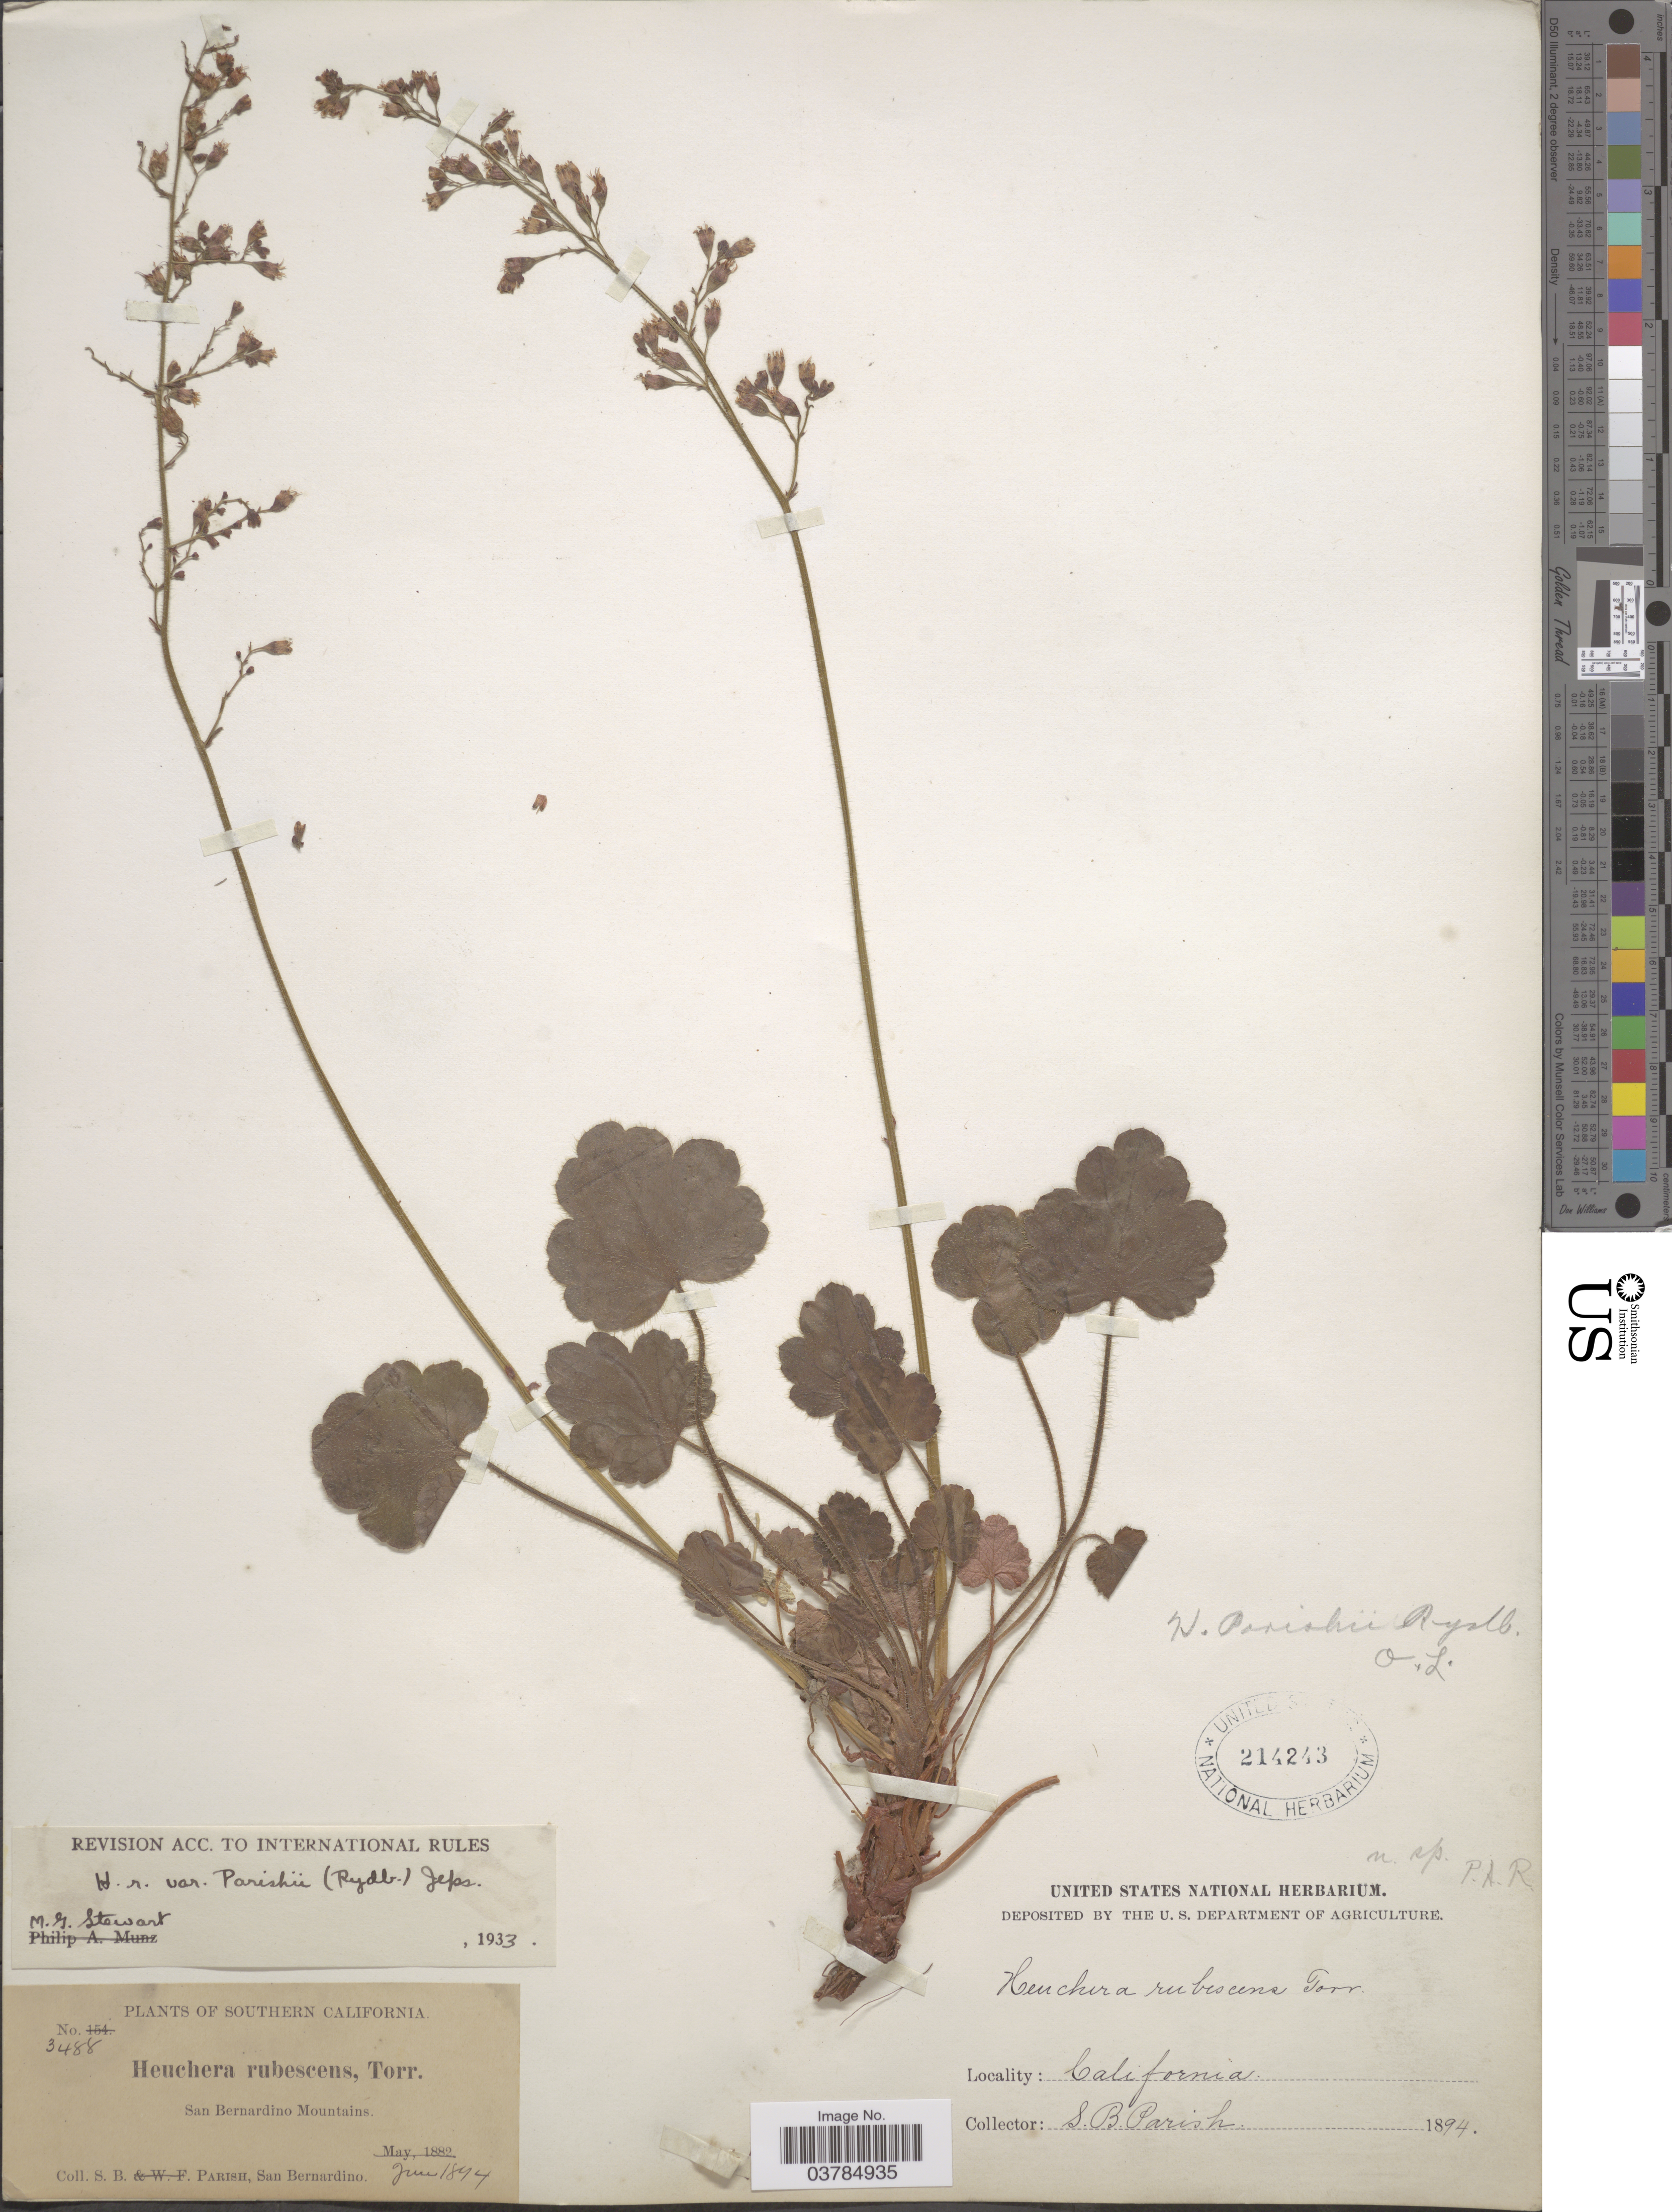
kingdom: Plantae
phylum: Tracheophyta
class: Magnoliopsida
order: Saxifragales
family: Saxifragaceae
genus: Heuchera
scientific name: Heuchera parishii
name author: Rydb.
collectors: S. B. Parish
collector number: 3488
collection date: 1894-06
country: United States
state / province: California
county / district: San Bernardino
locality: Southern California. San Bernardino Mountains.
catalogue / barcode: US 214243